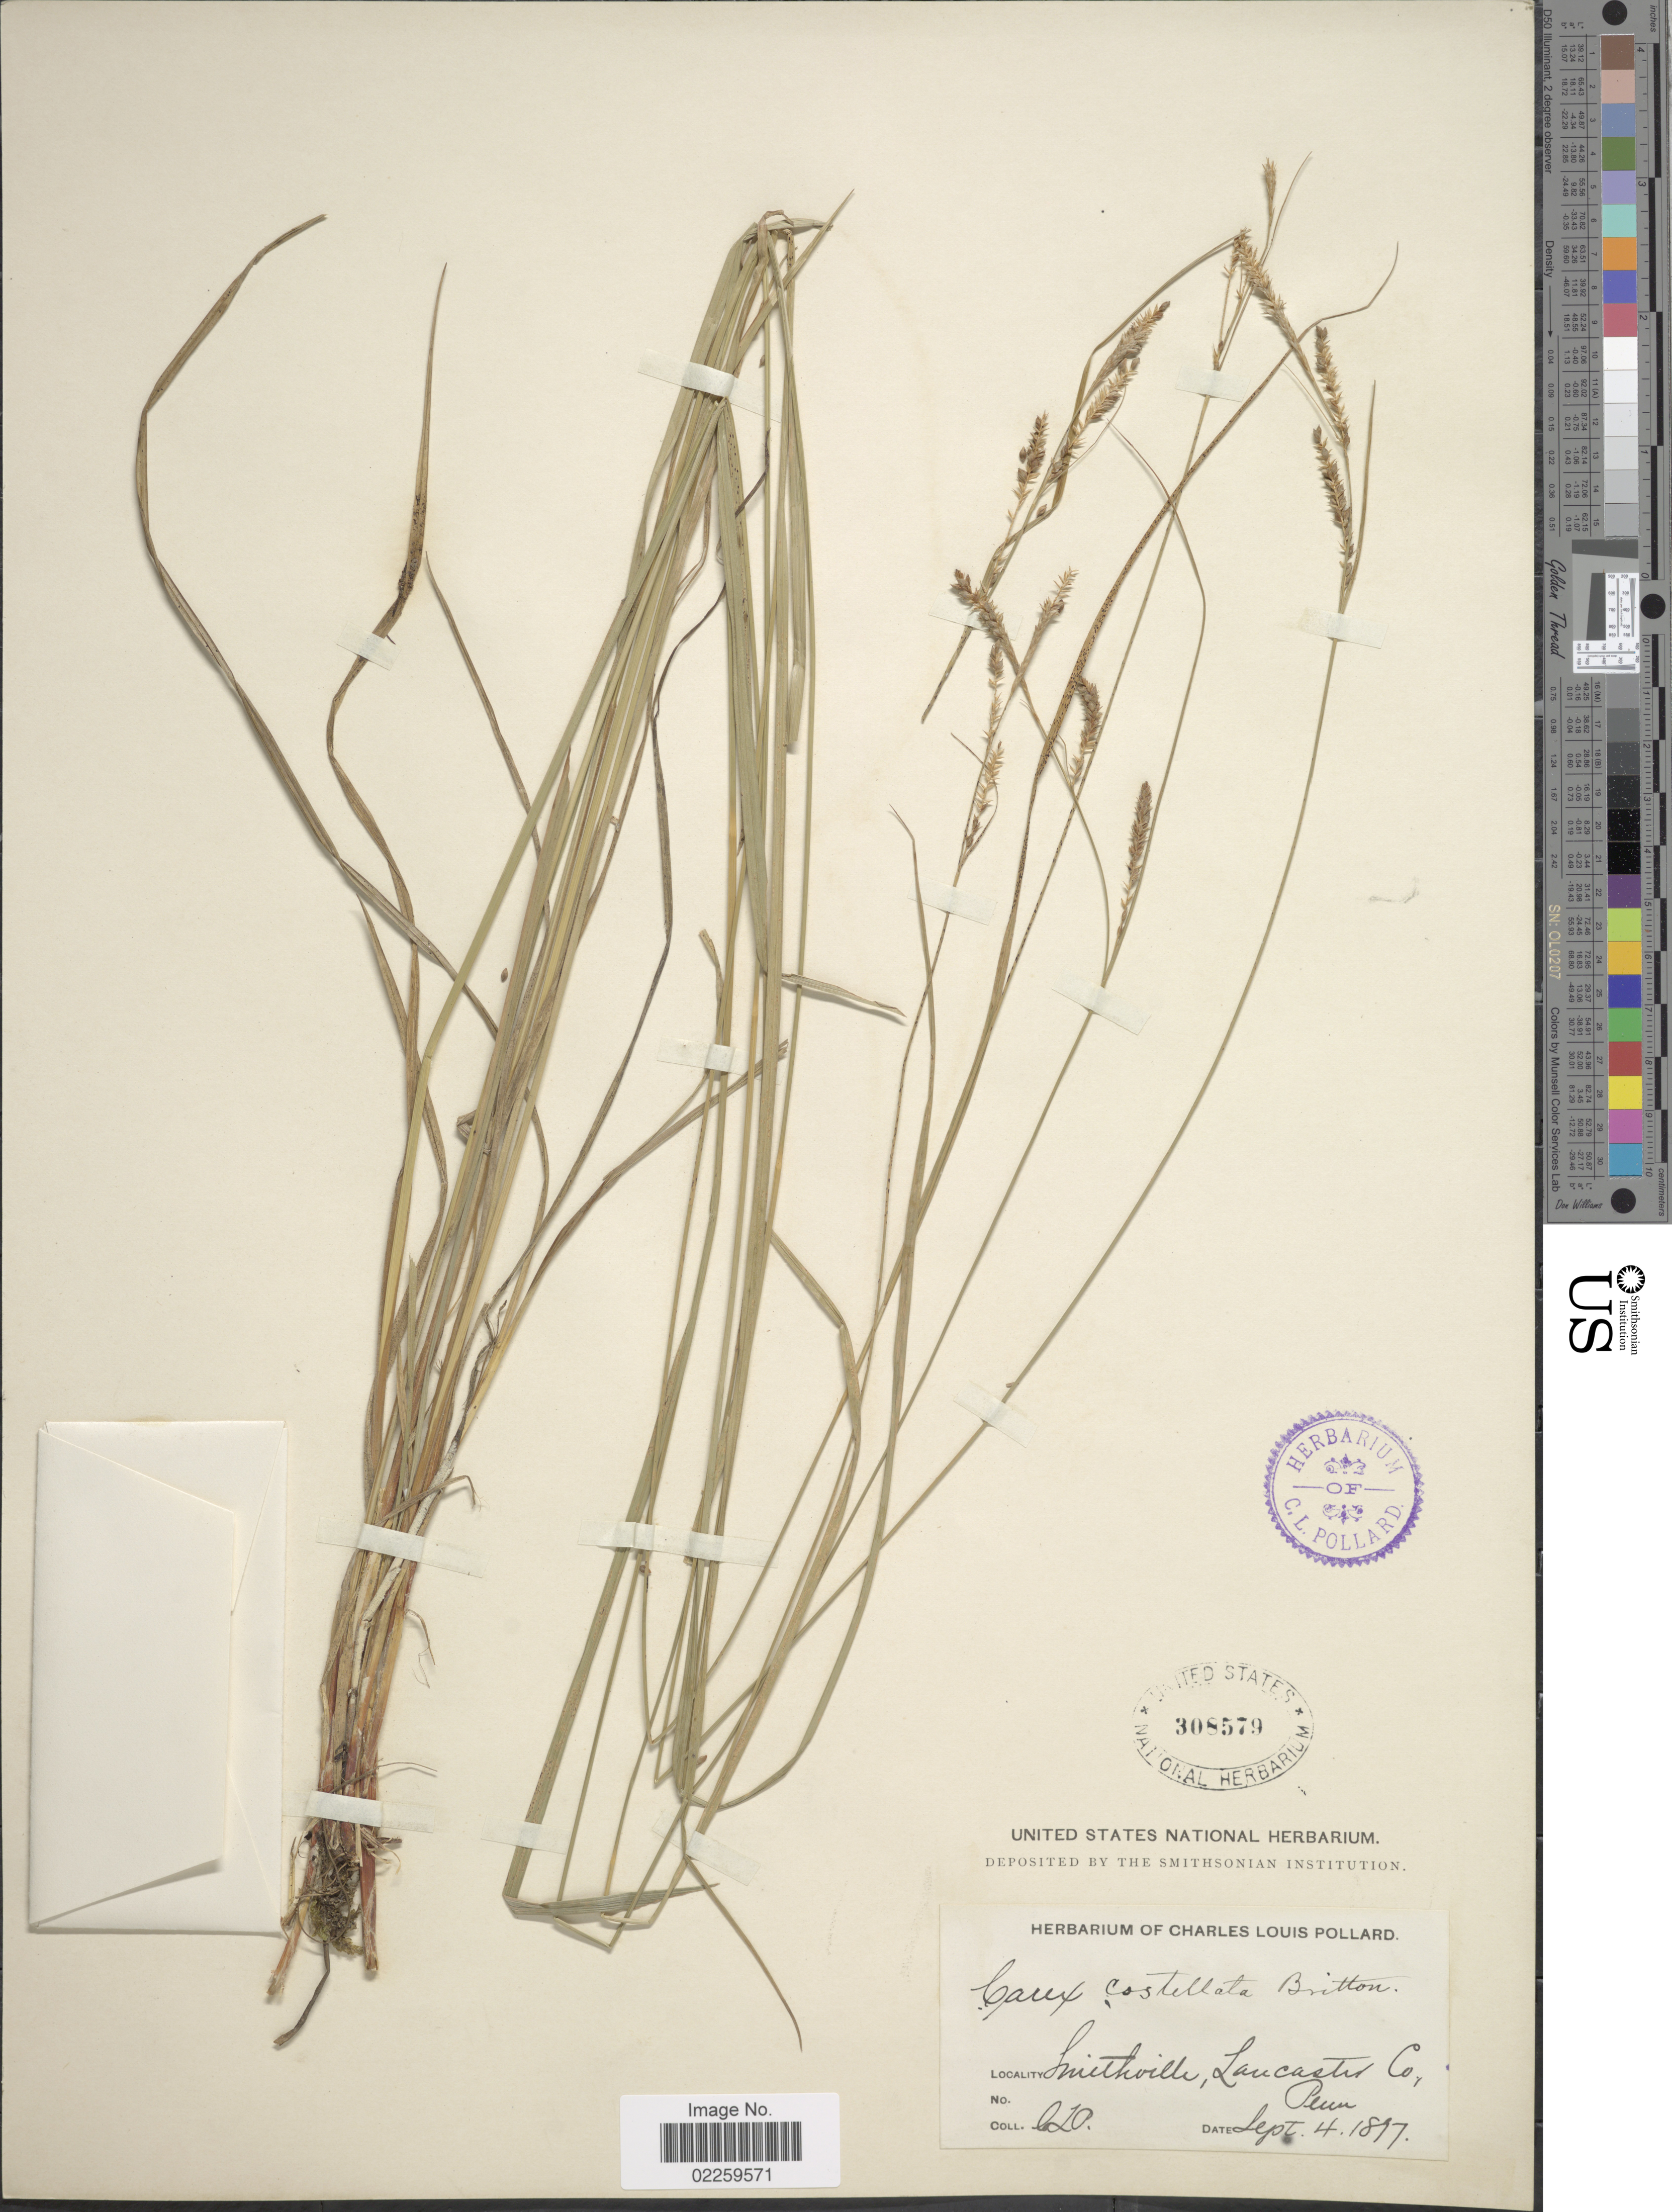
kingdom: Plantae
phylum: Tracheophyta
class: Liliopsida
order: Poales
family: Cyperaceae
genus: Carex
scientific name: Carex virescens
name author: Muhl. ex Willd.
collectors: C. L. Pollard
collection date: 1897-09-04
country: United States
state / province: Pennsylvania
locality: Smithville, Lancaster Co., Penn.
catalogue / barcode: US 308579